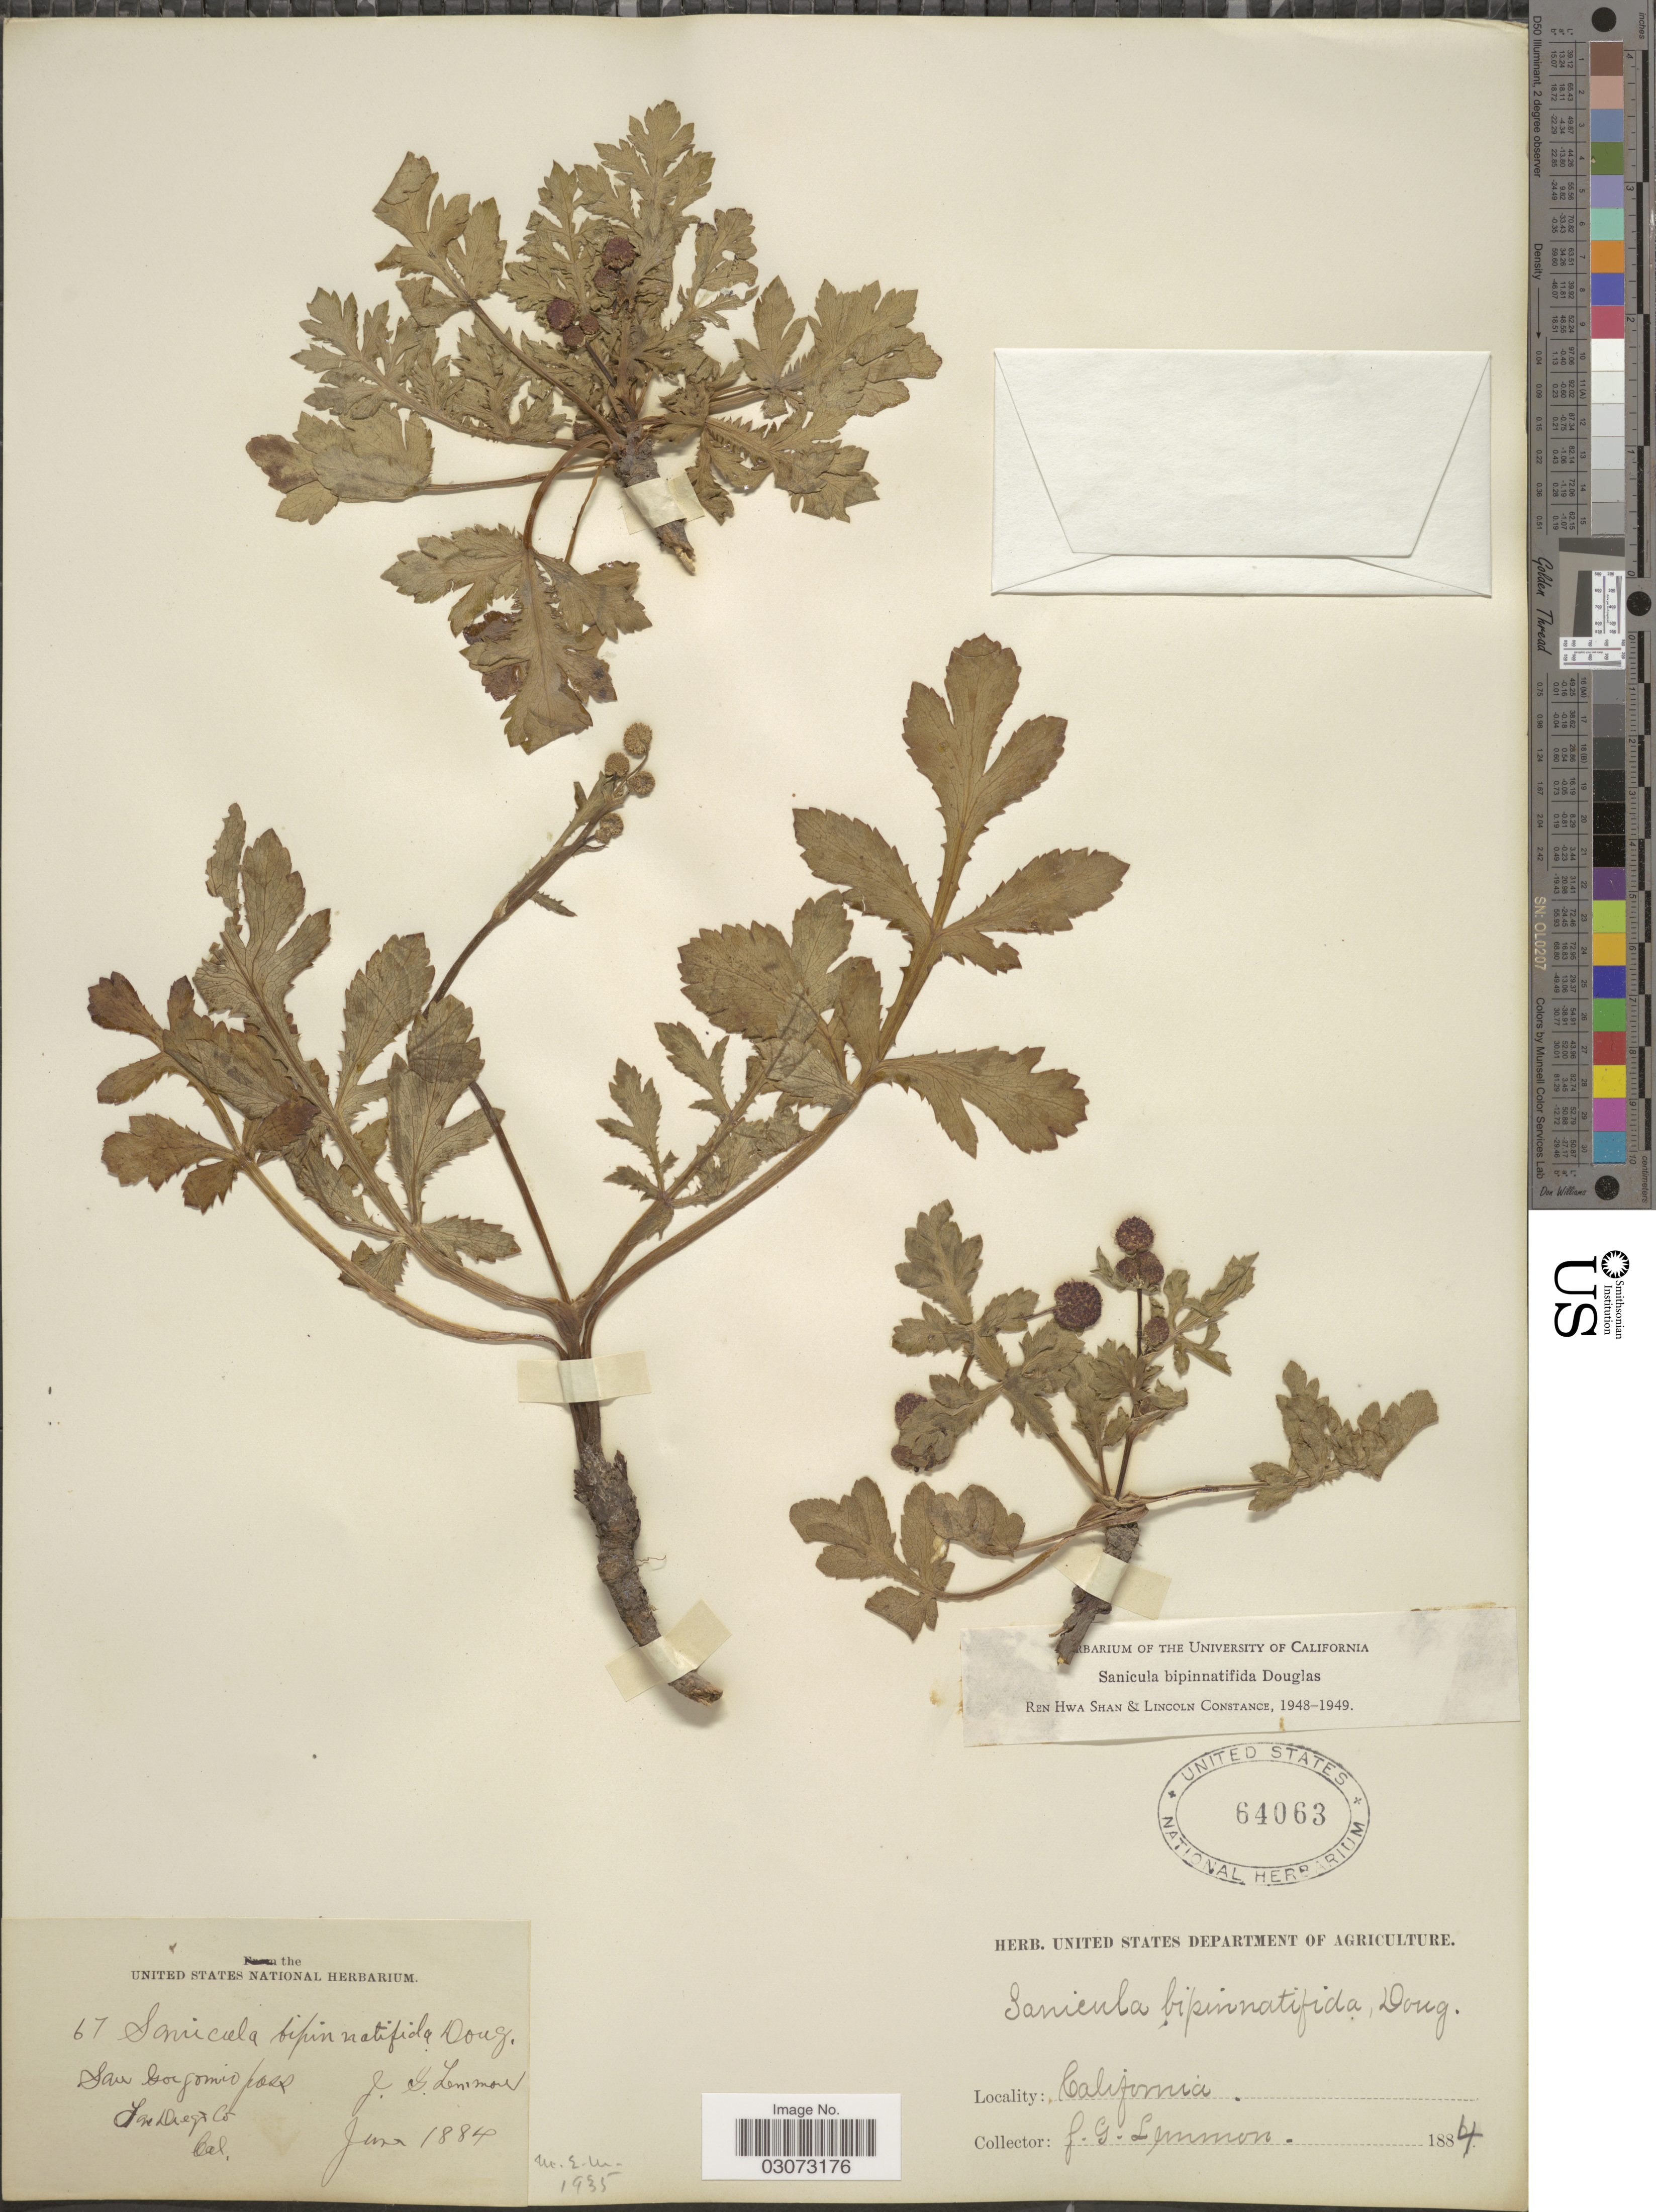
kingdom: Plantae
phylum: Tracheophyta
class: Magnoliopsida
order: Apiales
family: Apiaceae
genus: Sanicula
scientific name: Sanicula bipinnatifida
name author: Douglas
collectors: J. Lemmon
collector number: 67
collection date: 1884-06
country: United States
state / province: California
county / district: San Diego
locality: San Gorgonio pass. San Diego Co.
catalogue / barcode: US 64063